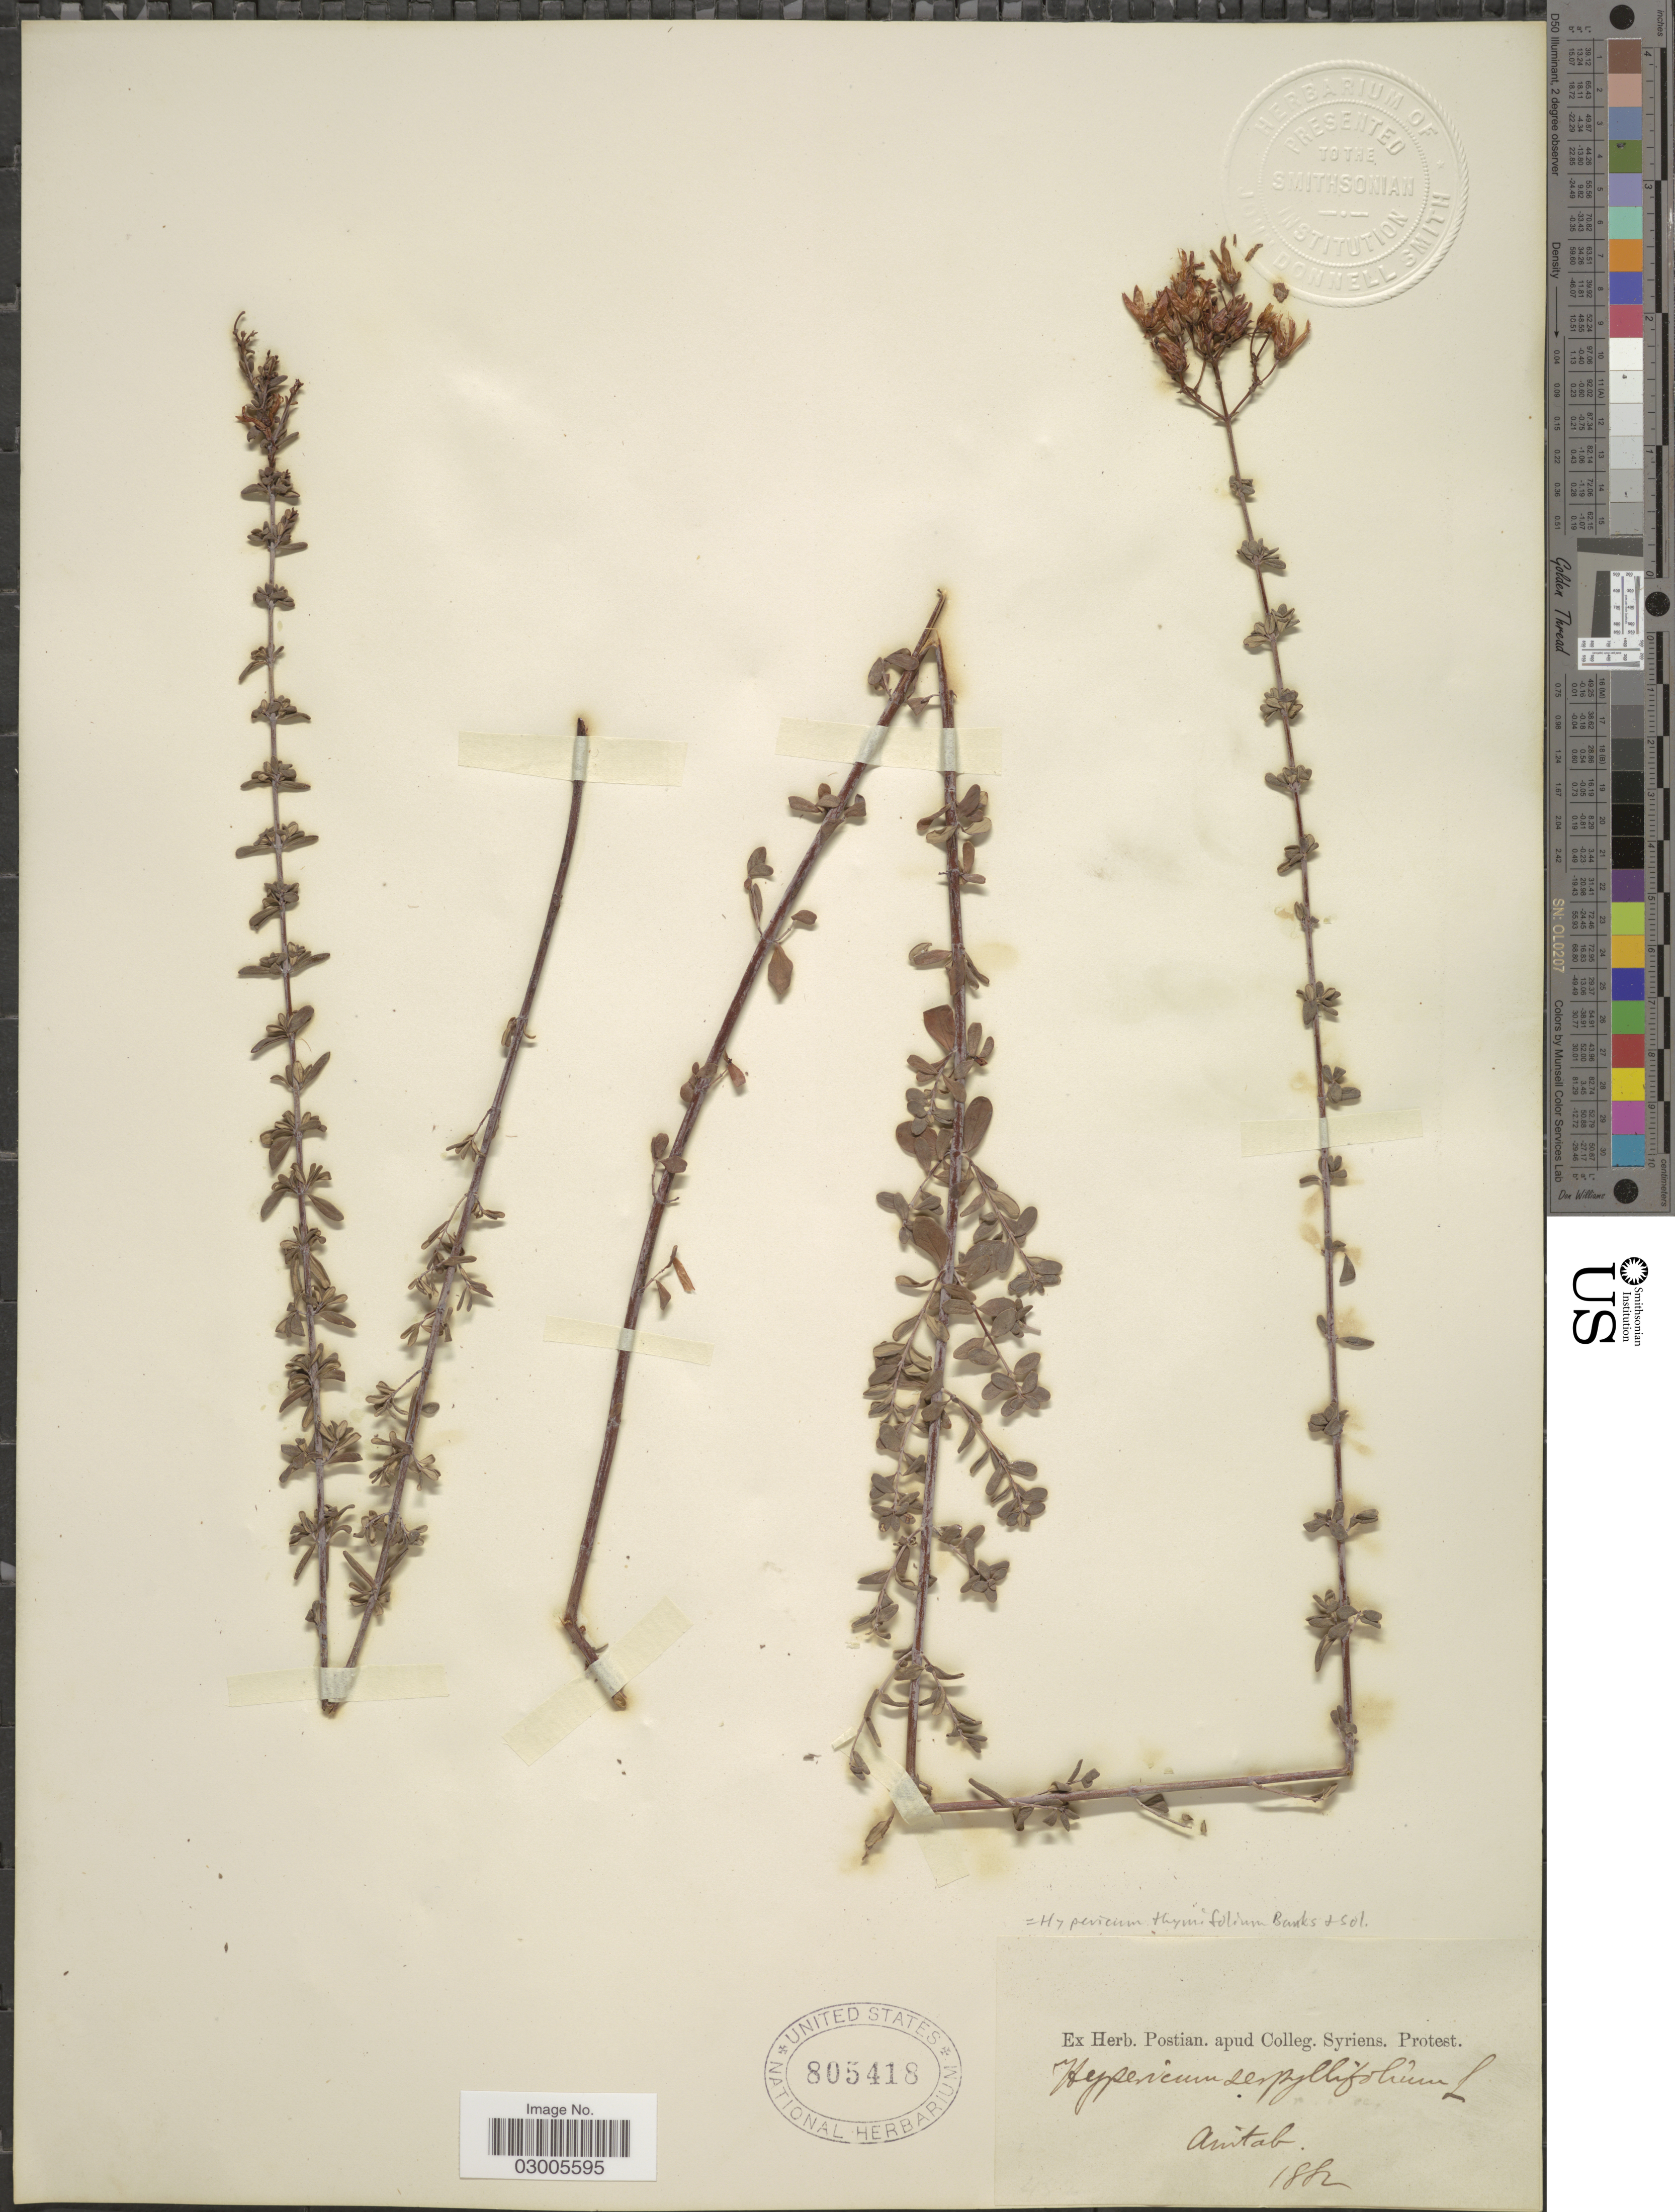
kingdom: Plantae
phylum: Tracheophyta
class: Magnoliopsida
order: Malpighiales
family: Hypericaceae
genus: Hypericum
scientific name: Hypericum thymifolium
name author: Banks & Sol.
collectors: ex herb. Postian. apud Colleg. Syriens. Protest. USE "Fannie P. A. Shepard" (10308853) AS PRIMARY COLLECTOR INSTEAD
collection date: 1882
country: Turkey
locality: Anitab.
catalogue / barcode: US 805418